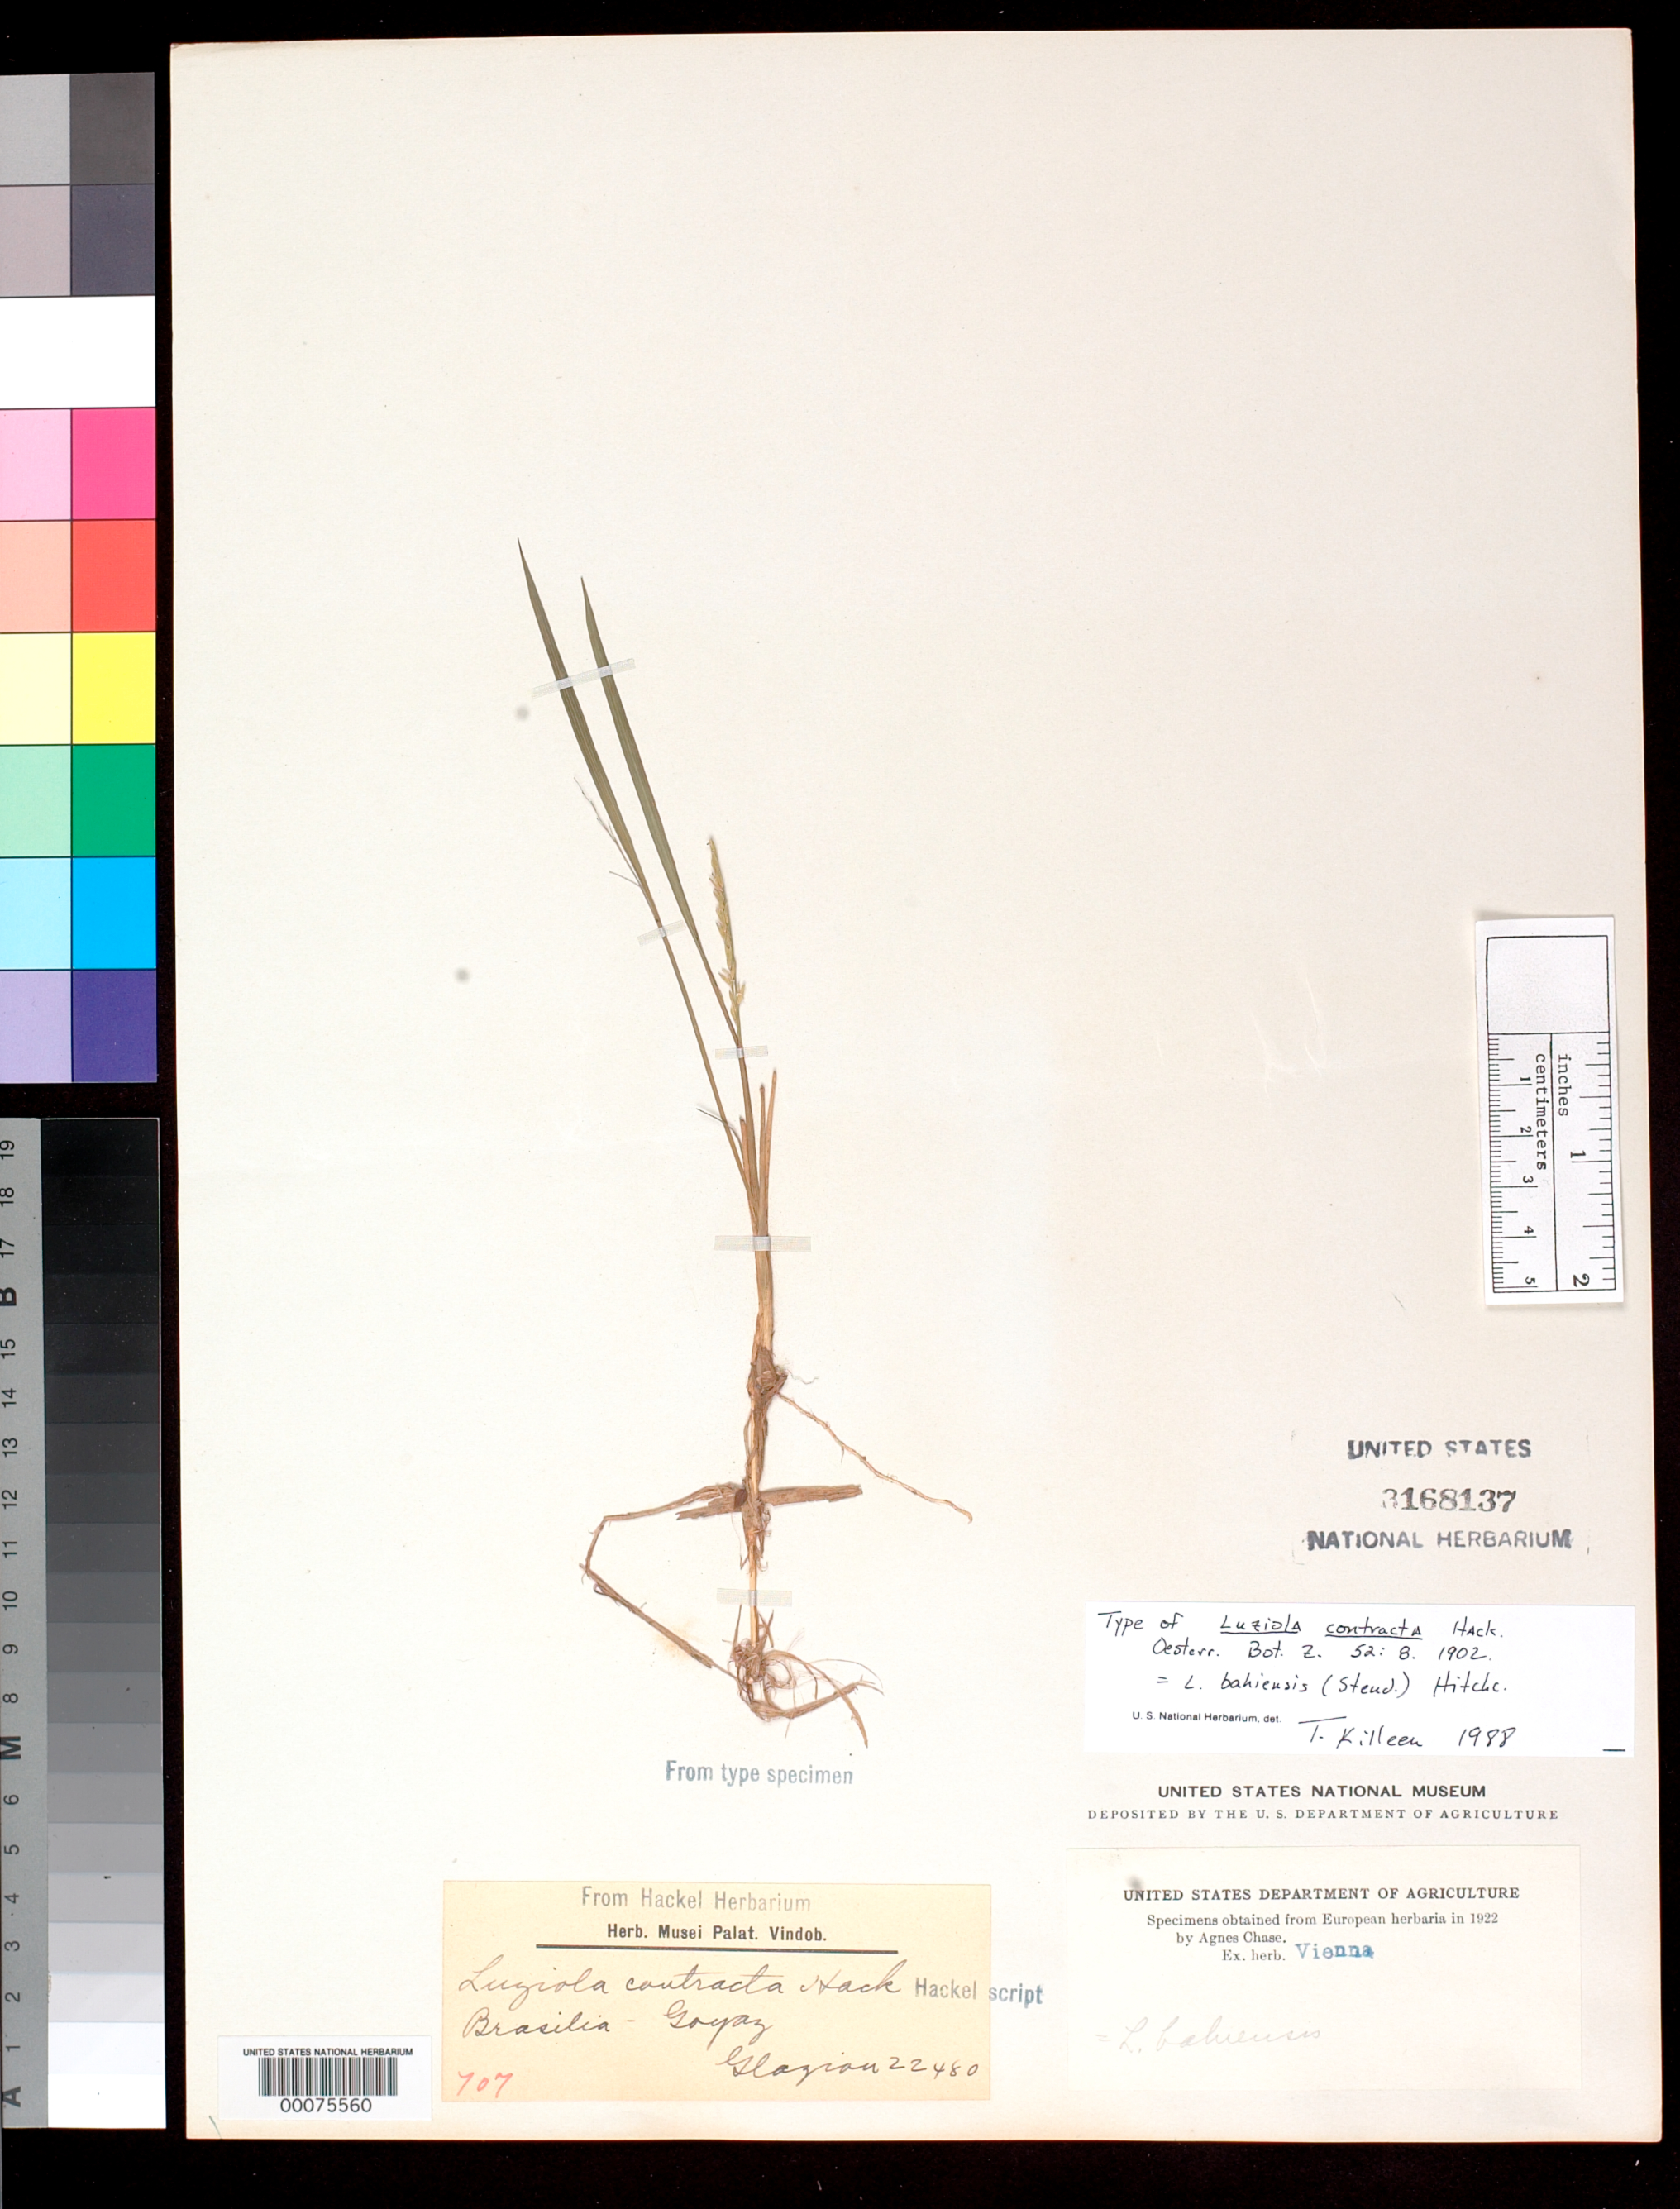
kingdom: Plantae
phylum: Tracheophyta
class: Liliopsida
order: Poales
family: Poaceae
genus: Luziola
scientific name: Luziola contracta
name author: Hack.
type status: Isotype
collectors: A. F. M. Glaziou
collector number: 22480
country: Brazil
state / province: Goiás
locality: Goyaz.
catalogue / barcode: US 3168137